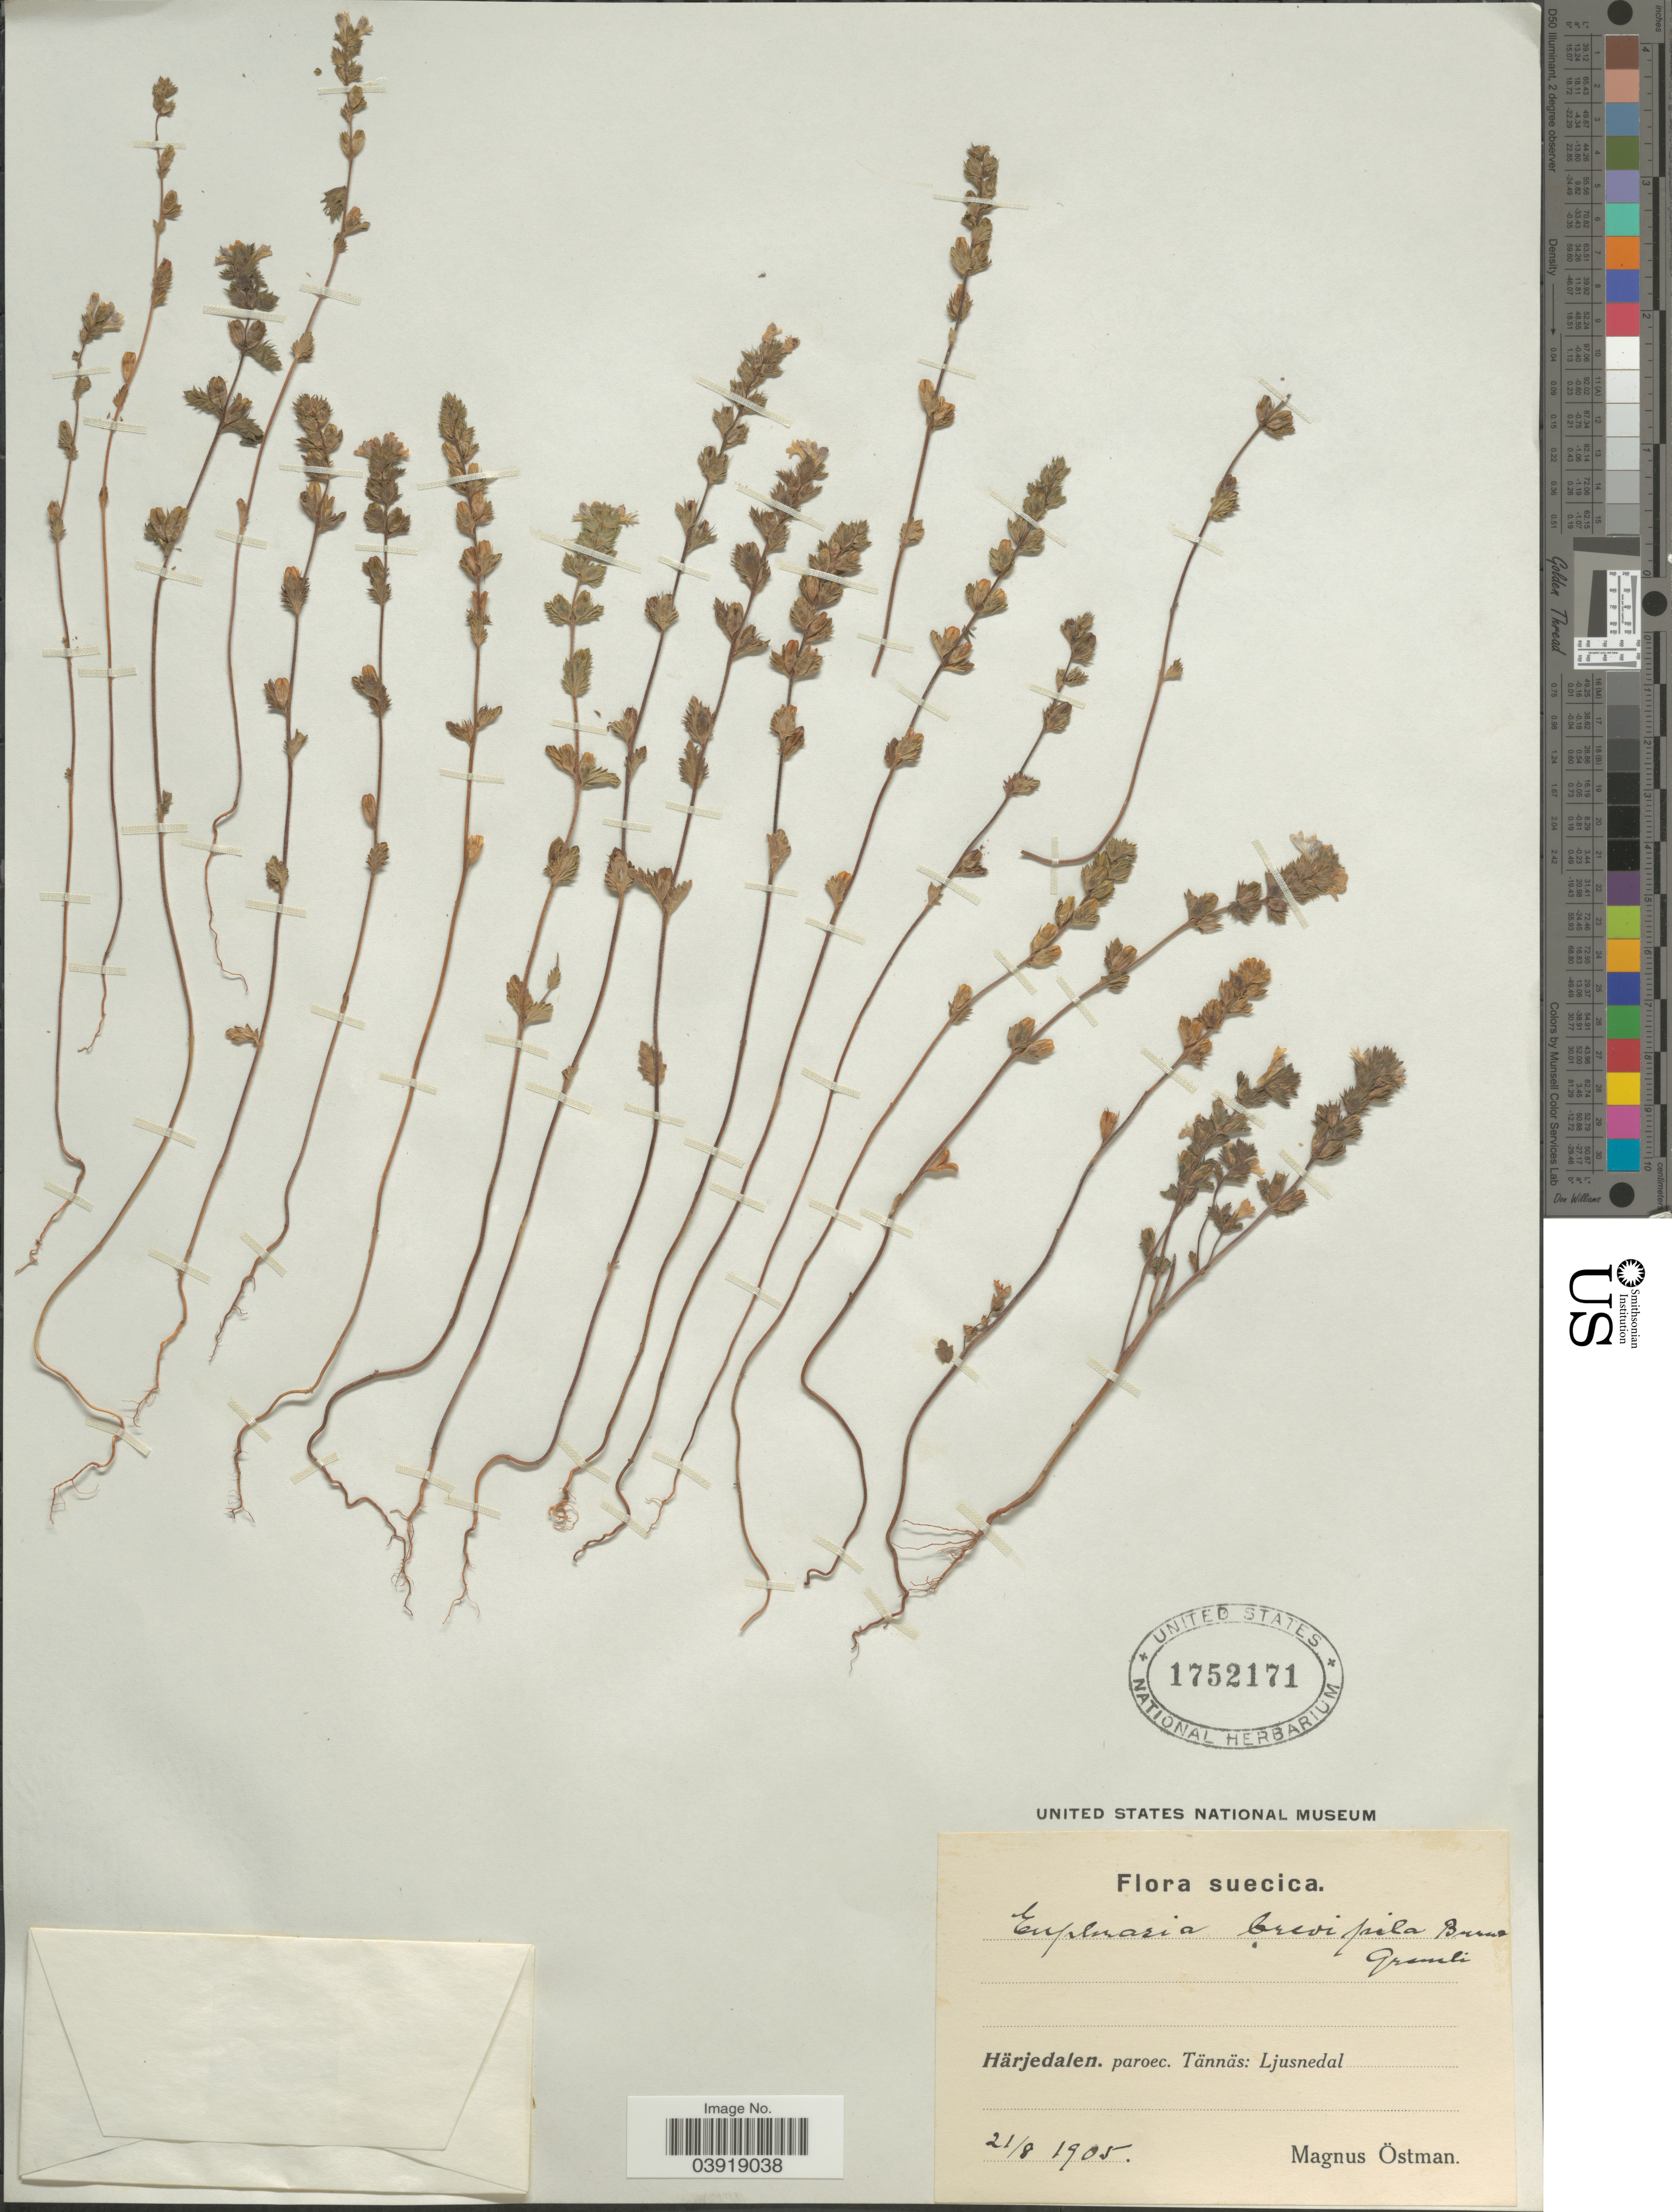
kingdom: Plantae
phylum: Tracheophyta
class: Magnoliopsida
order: Lamiales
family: Orobanchaceae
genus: Euphrasia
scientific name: Euphrasia brevipila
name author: Burn. & Gremli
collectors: M. Östman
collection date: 1905-08-21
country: Sweden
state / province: Jamtland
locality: Suecica. Härjedalen. paroec. Tännäs: Ljusnedal.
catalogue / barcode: US 1752171